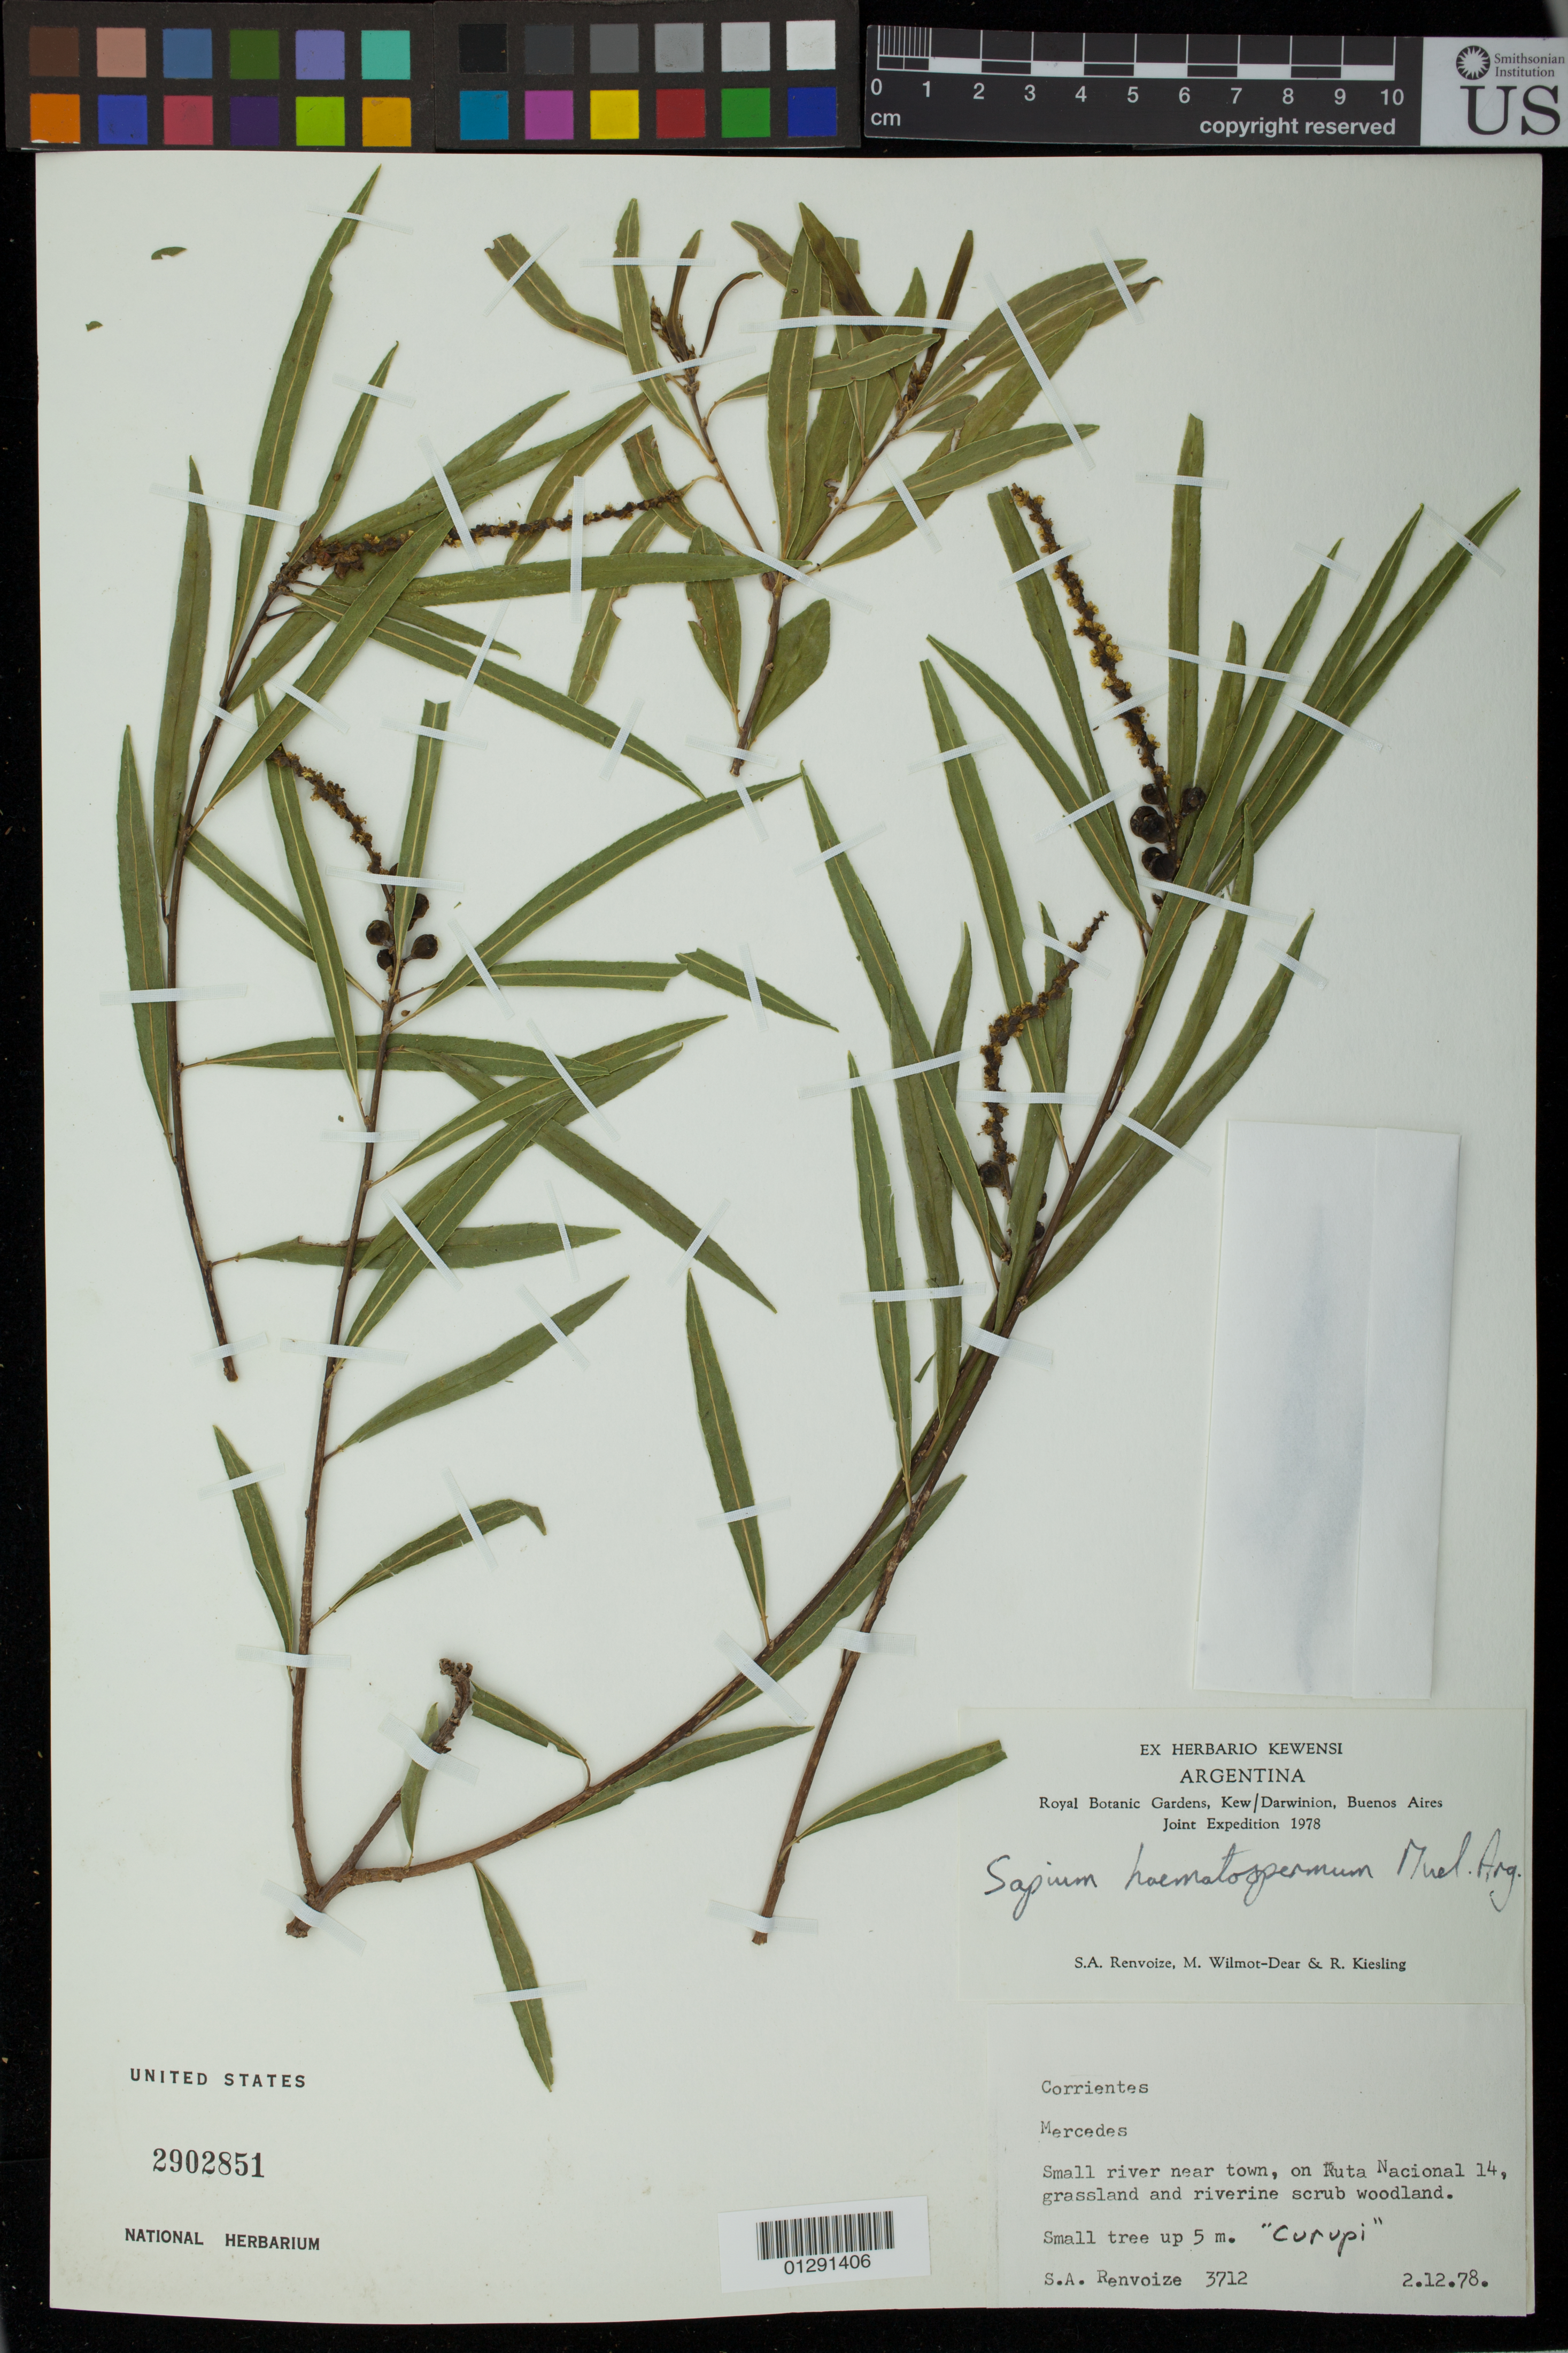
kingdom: Plantae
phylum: Tracheophyta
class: Magnoliopsida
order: Malpighiales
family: Euphorbiaceae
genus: Sapium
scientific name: Sapium haematospermum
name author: Müll. Arg.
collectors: S. A. Renvoize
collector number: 3712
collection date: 1978-02-12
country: Argentina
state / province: Corrientes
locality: Ruta Nacional 14, Mercedes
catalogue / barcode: US 2902851